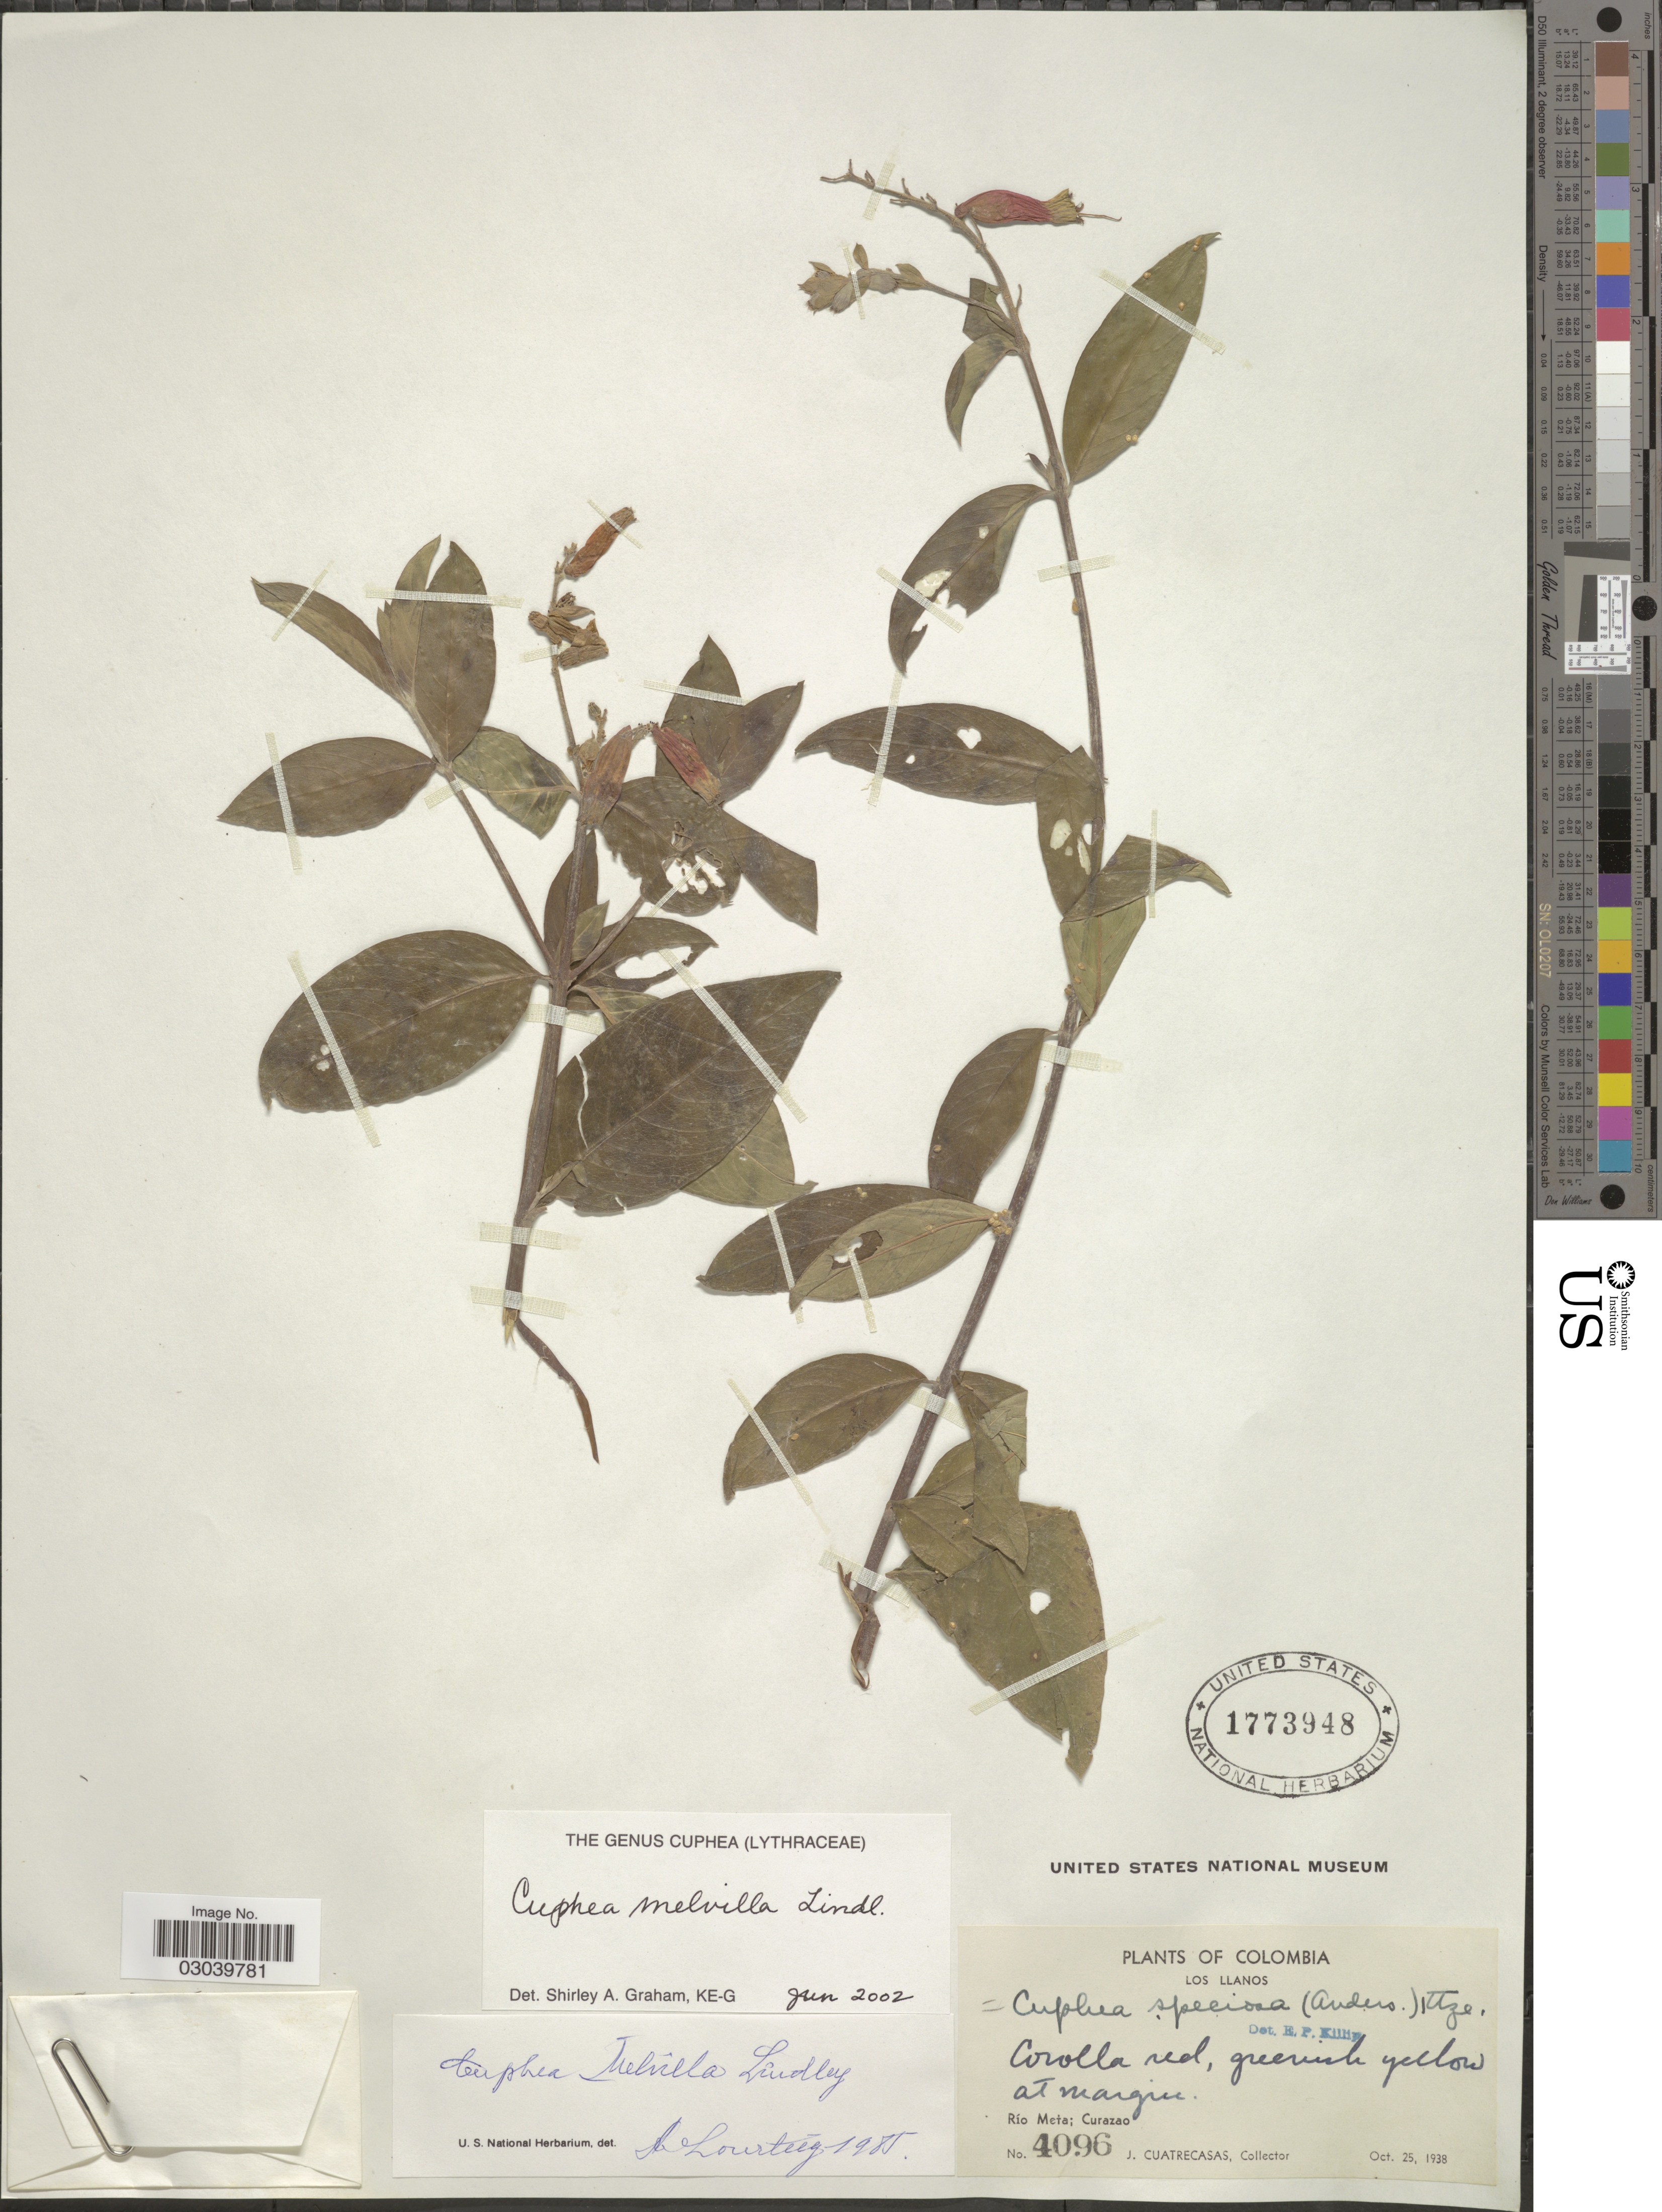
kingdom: Plantae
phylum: Tracheophyta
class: Magnoliopsida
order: Myrtales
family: Lythraceae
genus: Cuphea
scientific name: Cuphea melvilla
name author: Lindl.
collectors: J. Cuatrecasas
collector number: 4096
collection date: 1938-10-25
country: Colombia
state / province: Meta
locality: Los Llanos. Río Meta: Curazao.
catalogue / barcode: US 1773948